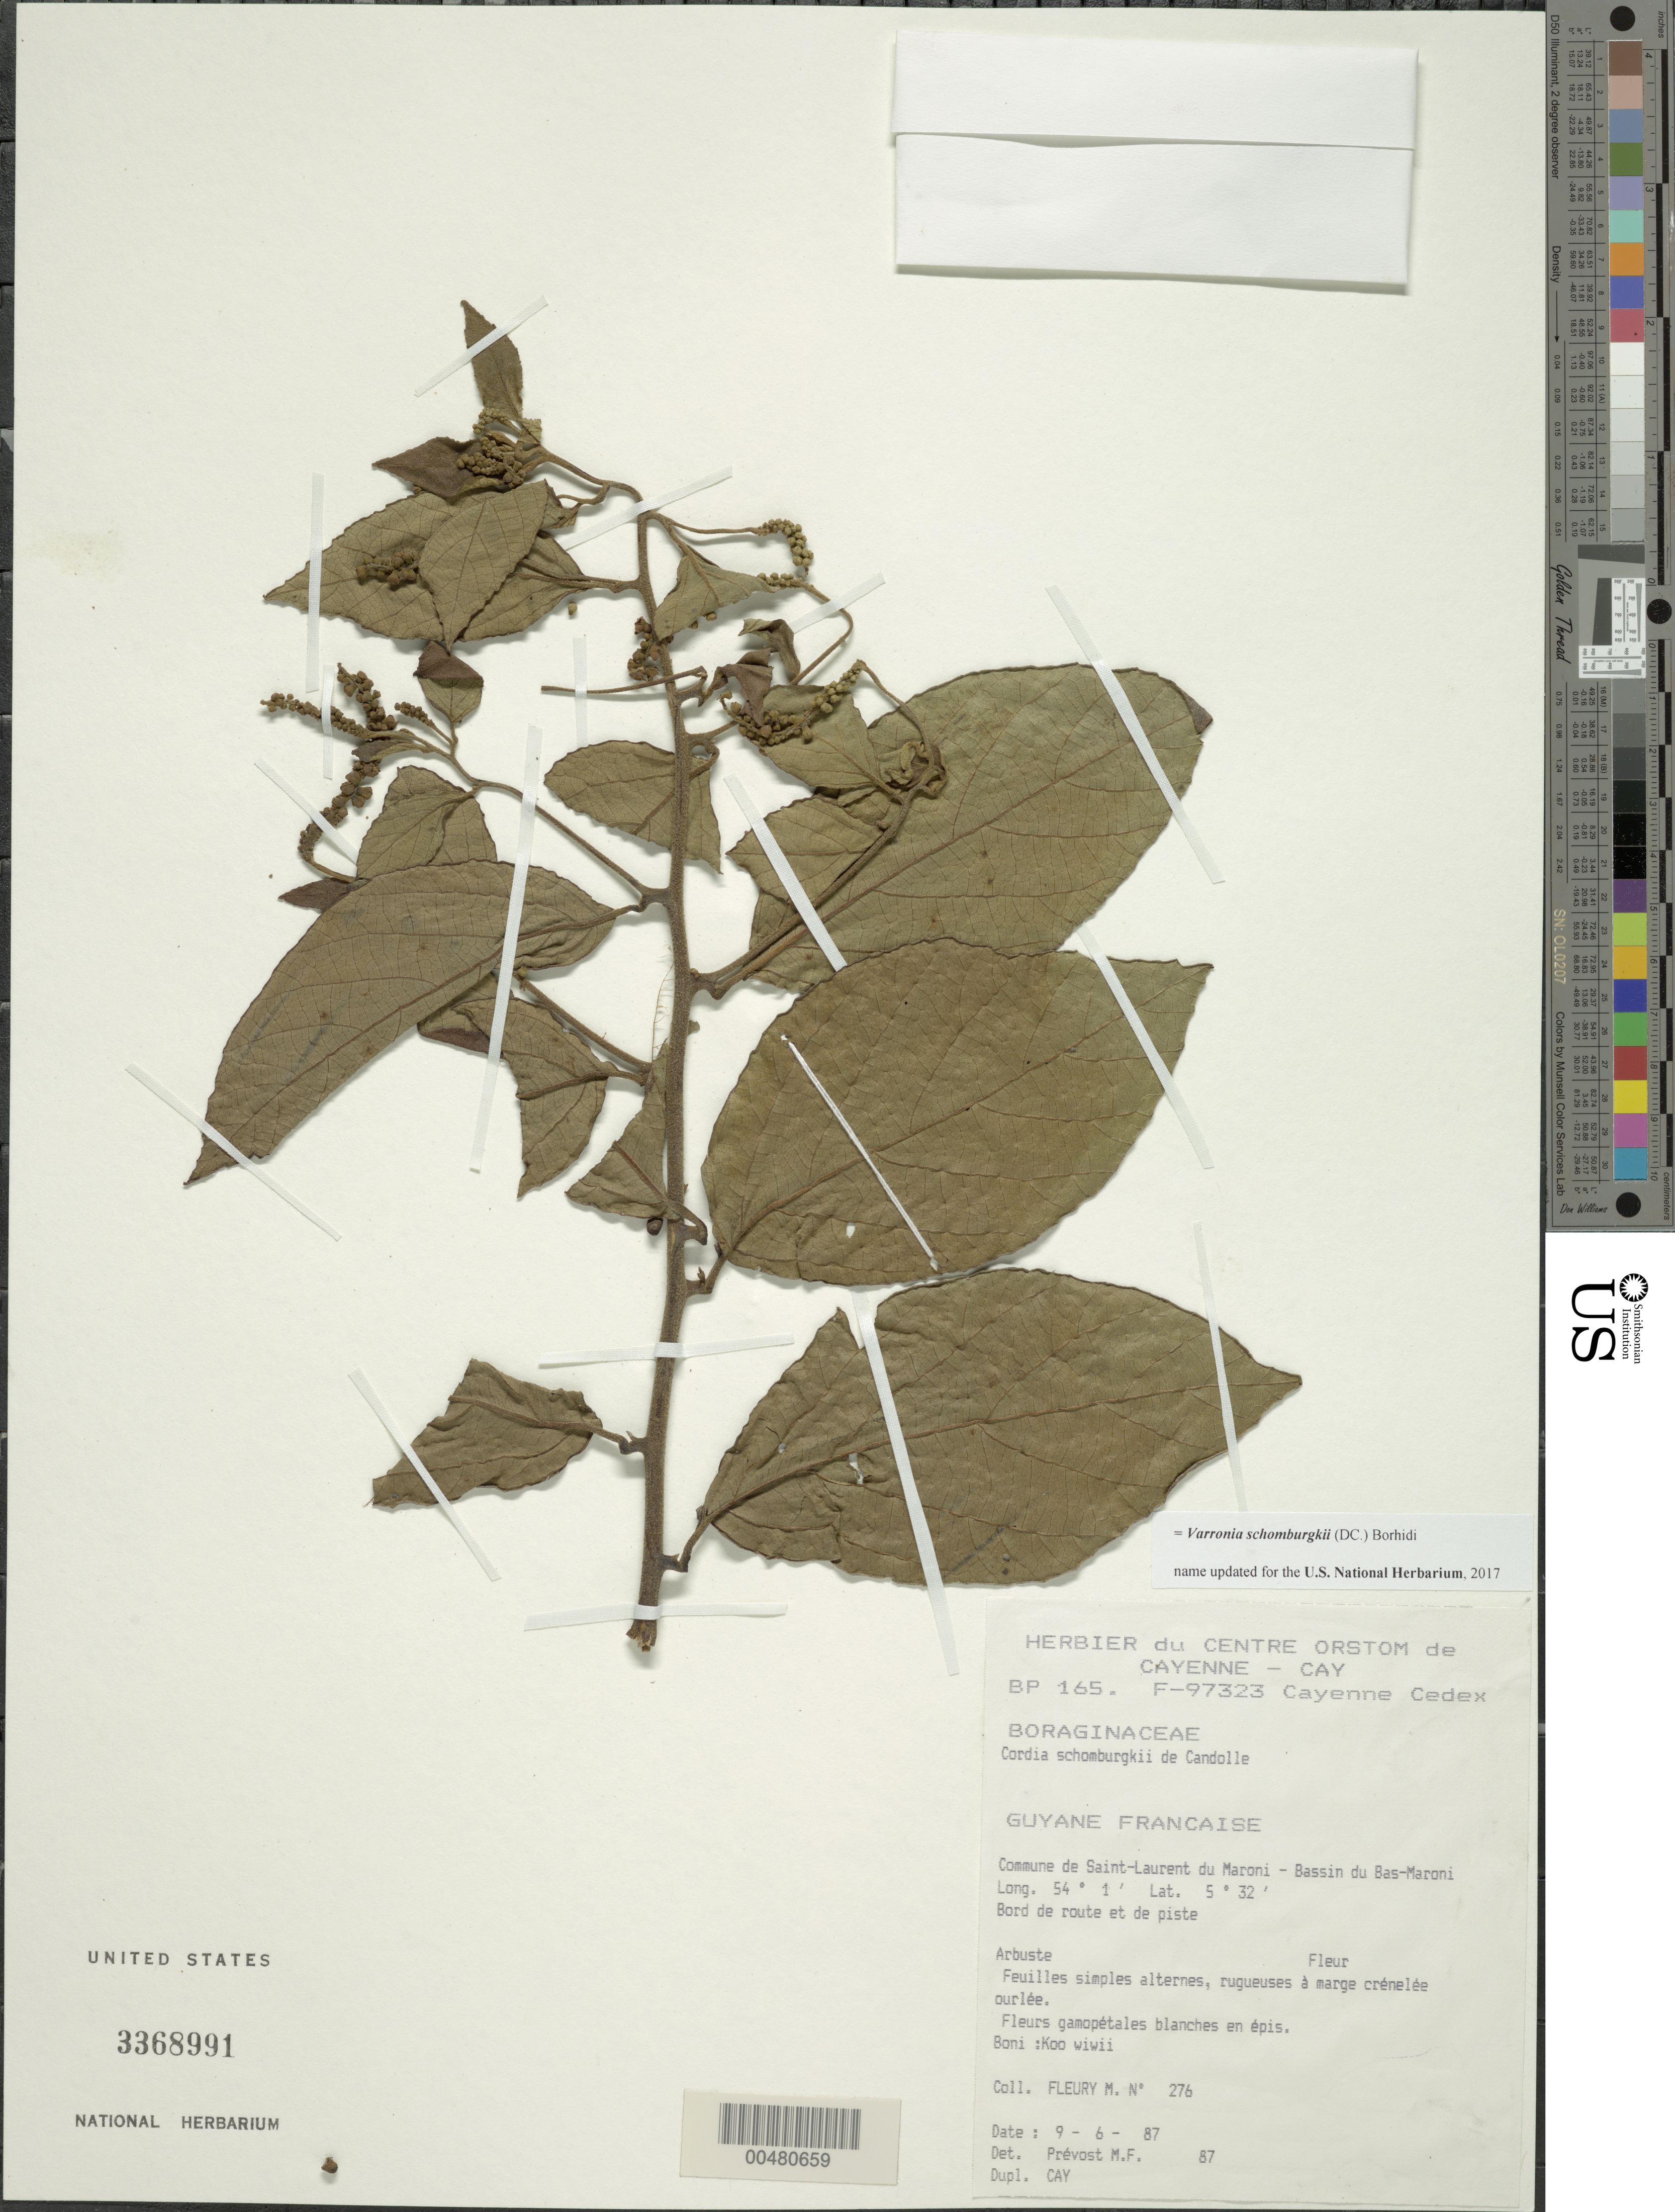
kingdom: Plantae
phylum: Tracheophyta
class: Magnoliopsida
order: Boraginales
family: Cordiaceae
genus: Varronia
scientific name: Varronia schomburgkii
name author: (DC.) Borhidi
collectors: M. Fleury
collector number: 276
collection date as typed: Transcribed d/m/y: 9/6/87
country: French Guiana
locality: Guyane Française, Commune de Saint-Laurent du Maroni-Bassin du Bas-Maroni.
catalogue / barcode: US 3368991